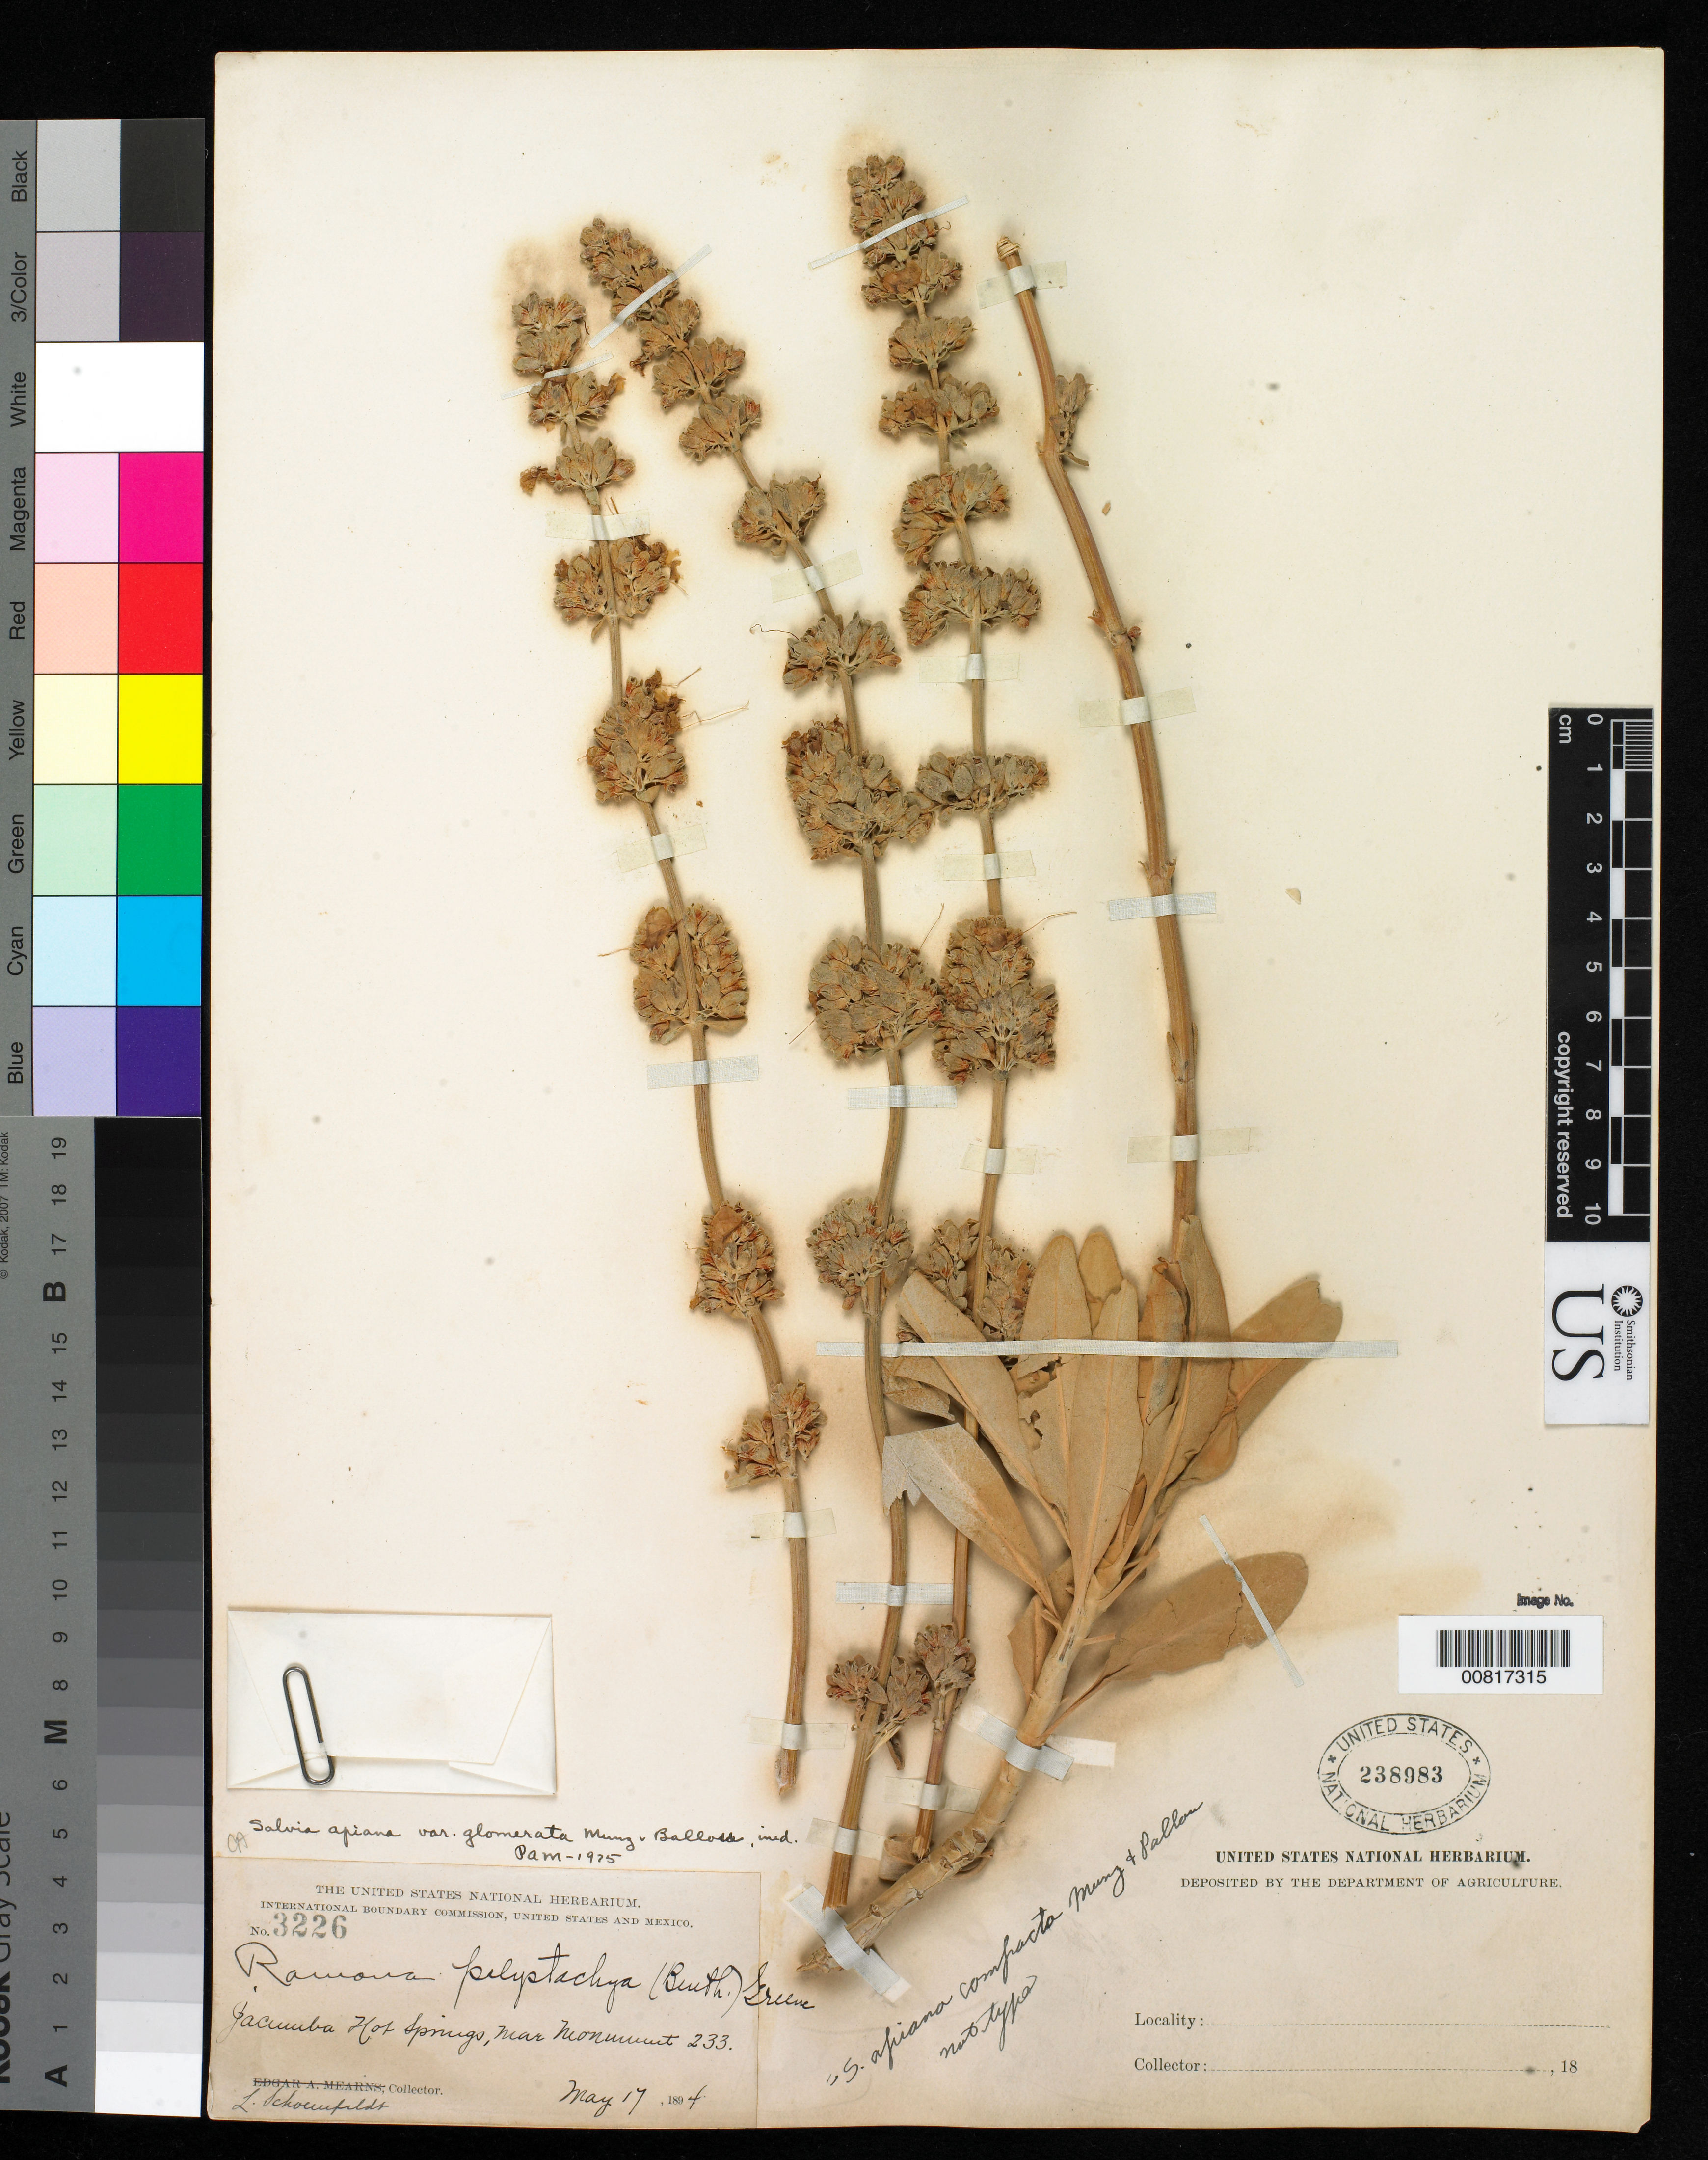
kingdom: Plantae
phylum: Tracheophyta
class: Magnoliopsida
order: Lamiales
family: Lamiaceae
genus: Salvia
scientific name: Salvia apiana var. compacta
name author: Jeps.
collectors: L. Schoenfeldt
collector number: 3226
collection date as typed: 17 May 1894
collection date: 1894-05-17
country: United States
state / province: California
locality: Jacumba Hot Springs, near monument 233, California.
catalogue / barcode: US 238983